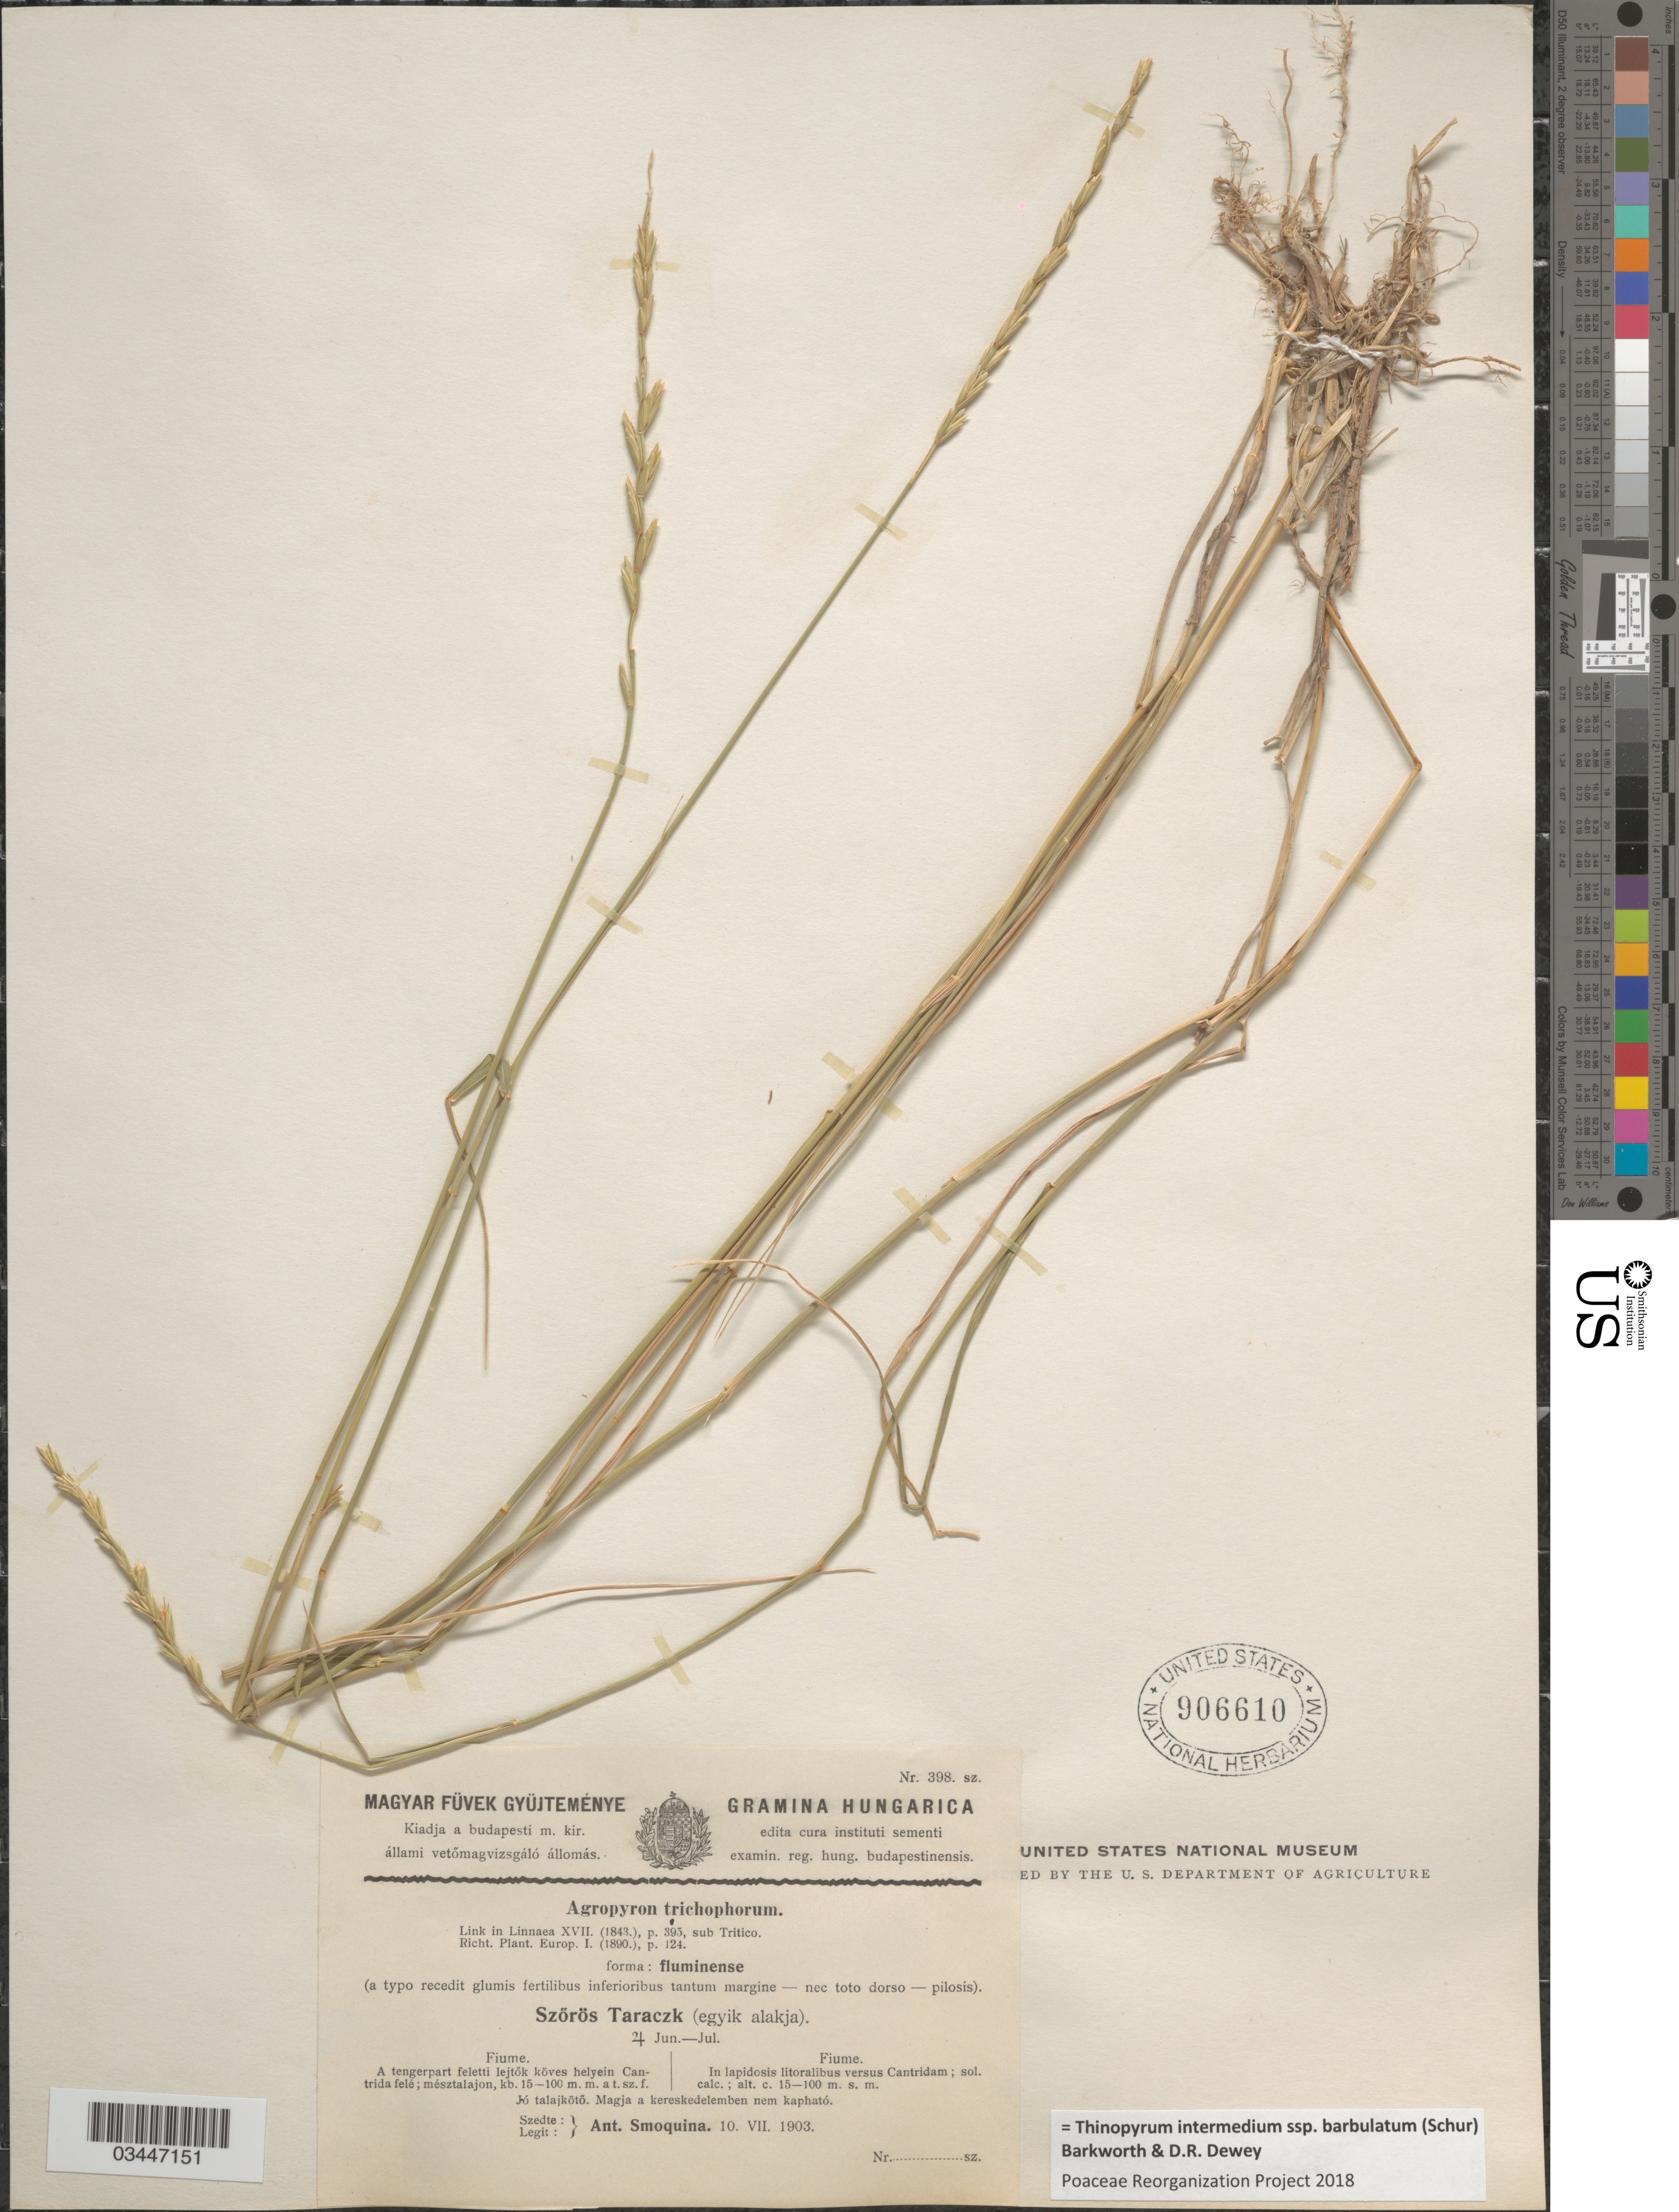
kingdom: Plantae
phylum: Tracheophyta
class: Liliopsida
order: Poales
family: Poaceae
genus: Thinopyrum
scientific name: Thinopyrum intermedium subsp. barbulatum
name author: (Schur) Barkworth & Dewey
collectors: A. Smoquina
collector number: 398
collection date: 1903-07-10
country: Hungary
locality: Hungarica. Fiume. In lapidosis litoralibus versus Cantridam; sol calc.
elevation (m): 15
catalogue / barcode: US 906610